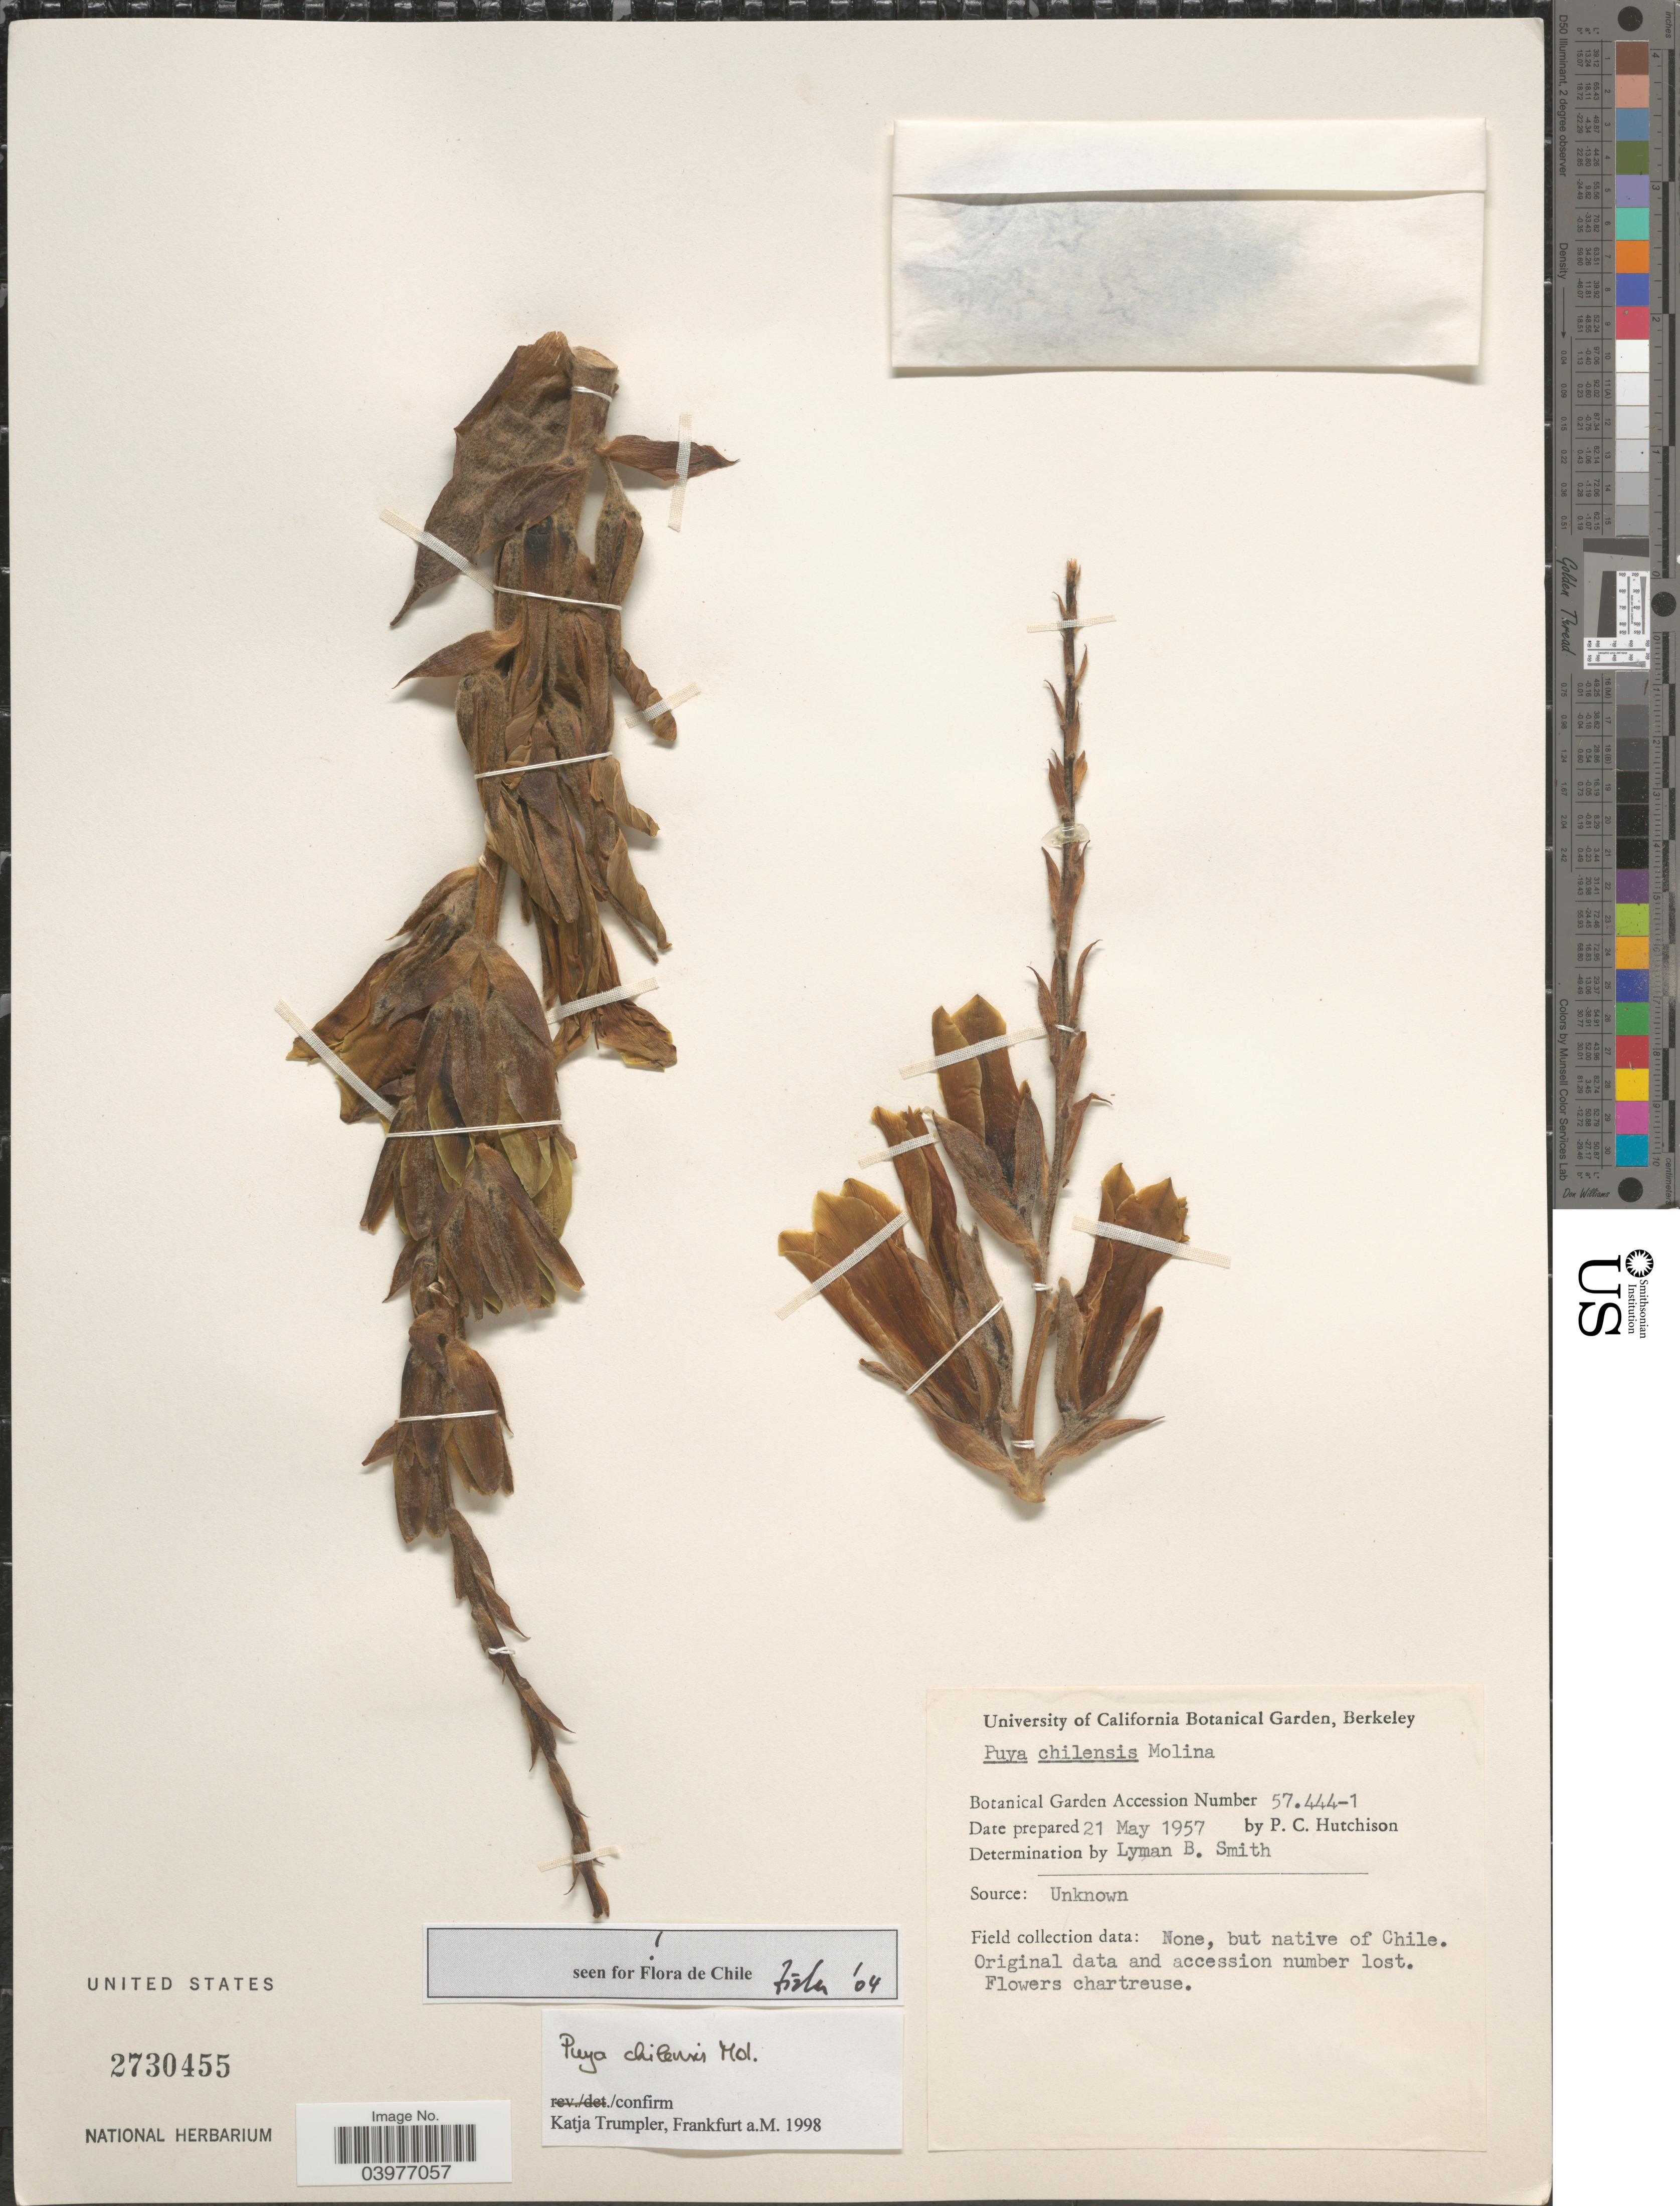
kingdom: Plantae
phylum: Tracheophyta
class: Liliopsida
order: Poales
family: Bromeliaceae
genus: Puya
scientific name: Puya chilensis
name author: Molina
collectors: P. C. Hutchison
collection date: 1957-05-21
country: United States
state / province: California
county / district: Alameda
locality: University of California Botanical Garden, Berkeley.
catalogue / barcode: US 2730455